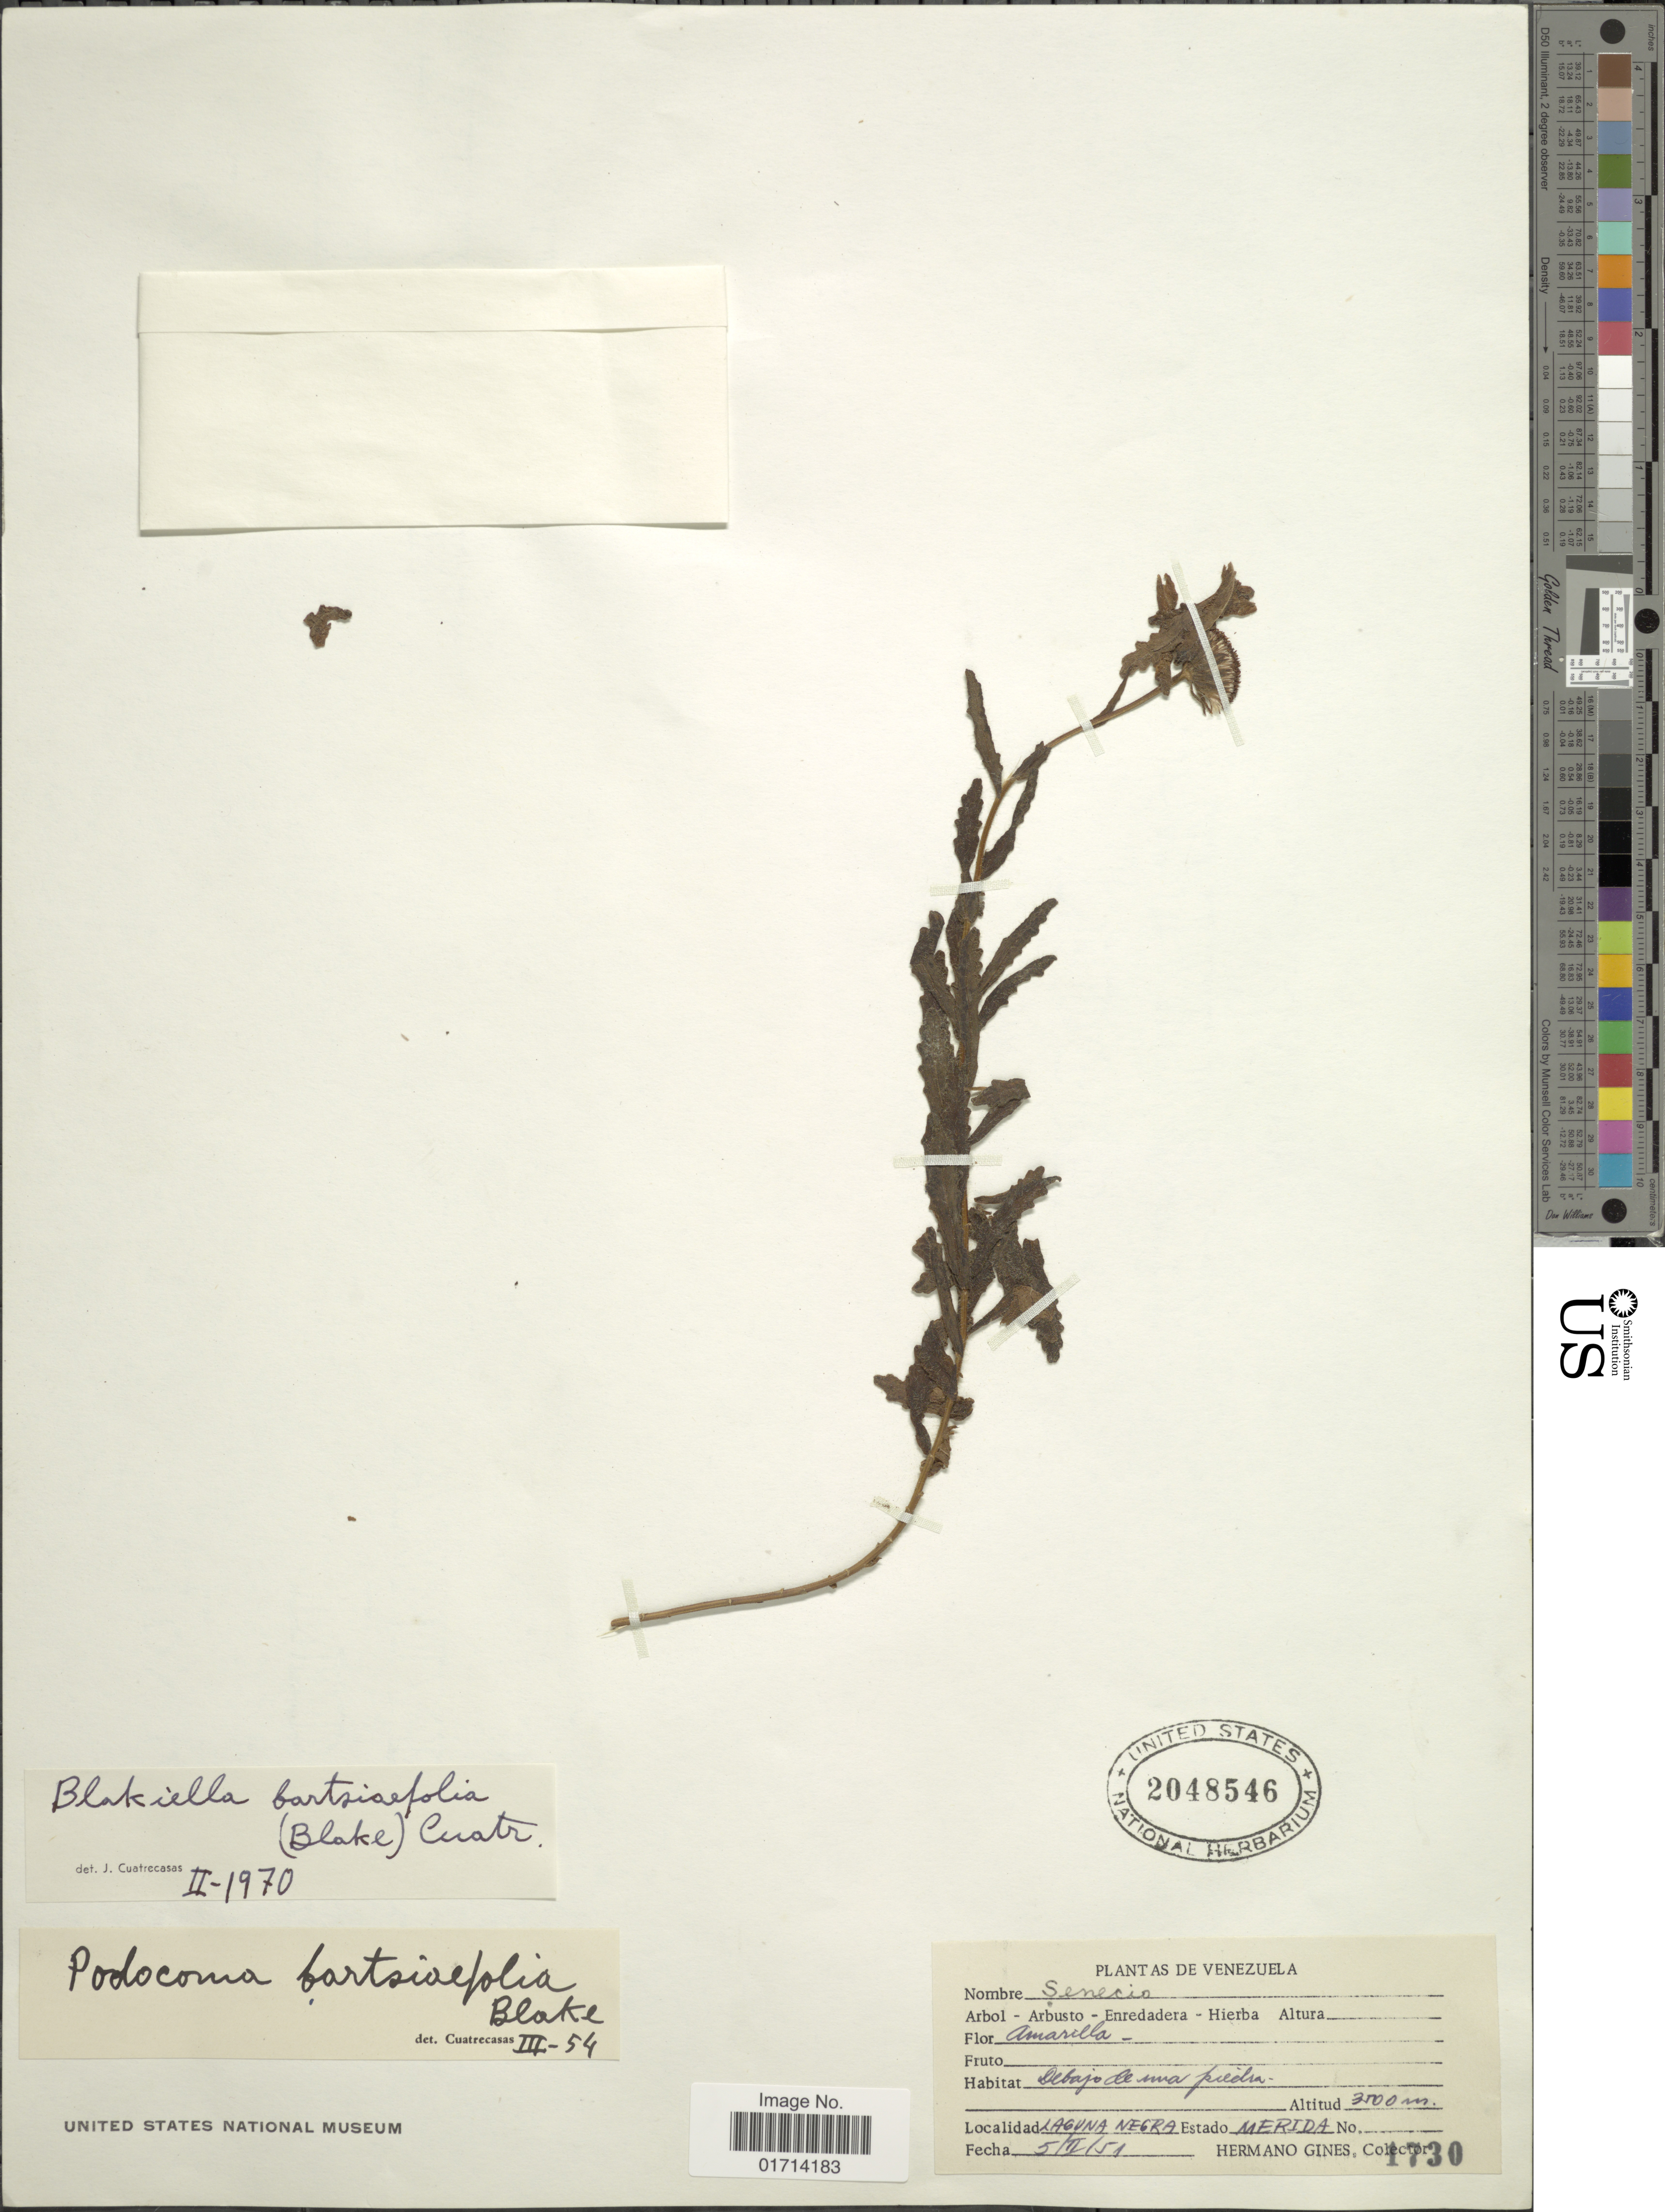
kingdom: Plantae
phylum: Tracheophyta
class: Magnoliopsida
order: Asterales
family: Asteraceae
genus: Blakiella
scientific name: Blakiella bartsiifolia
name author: (S.F. Blake) Cuatrec.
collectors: Bro. Gines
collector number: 1730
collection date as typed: Transcribed d/m/y: 5/2/51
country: Venezuela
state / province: Mérida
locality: Laguna Negra, Estado Merida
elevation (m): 3500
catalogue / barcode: US 2048546